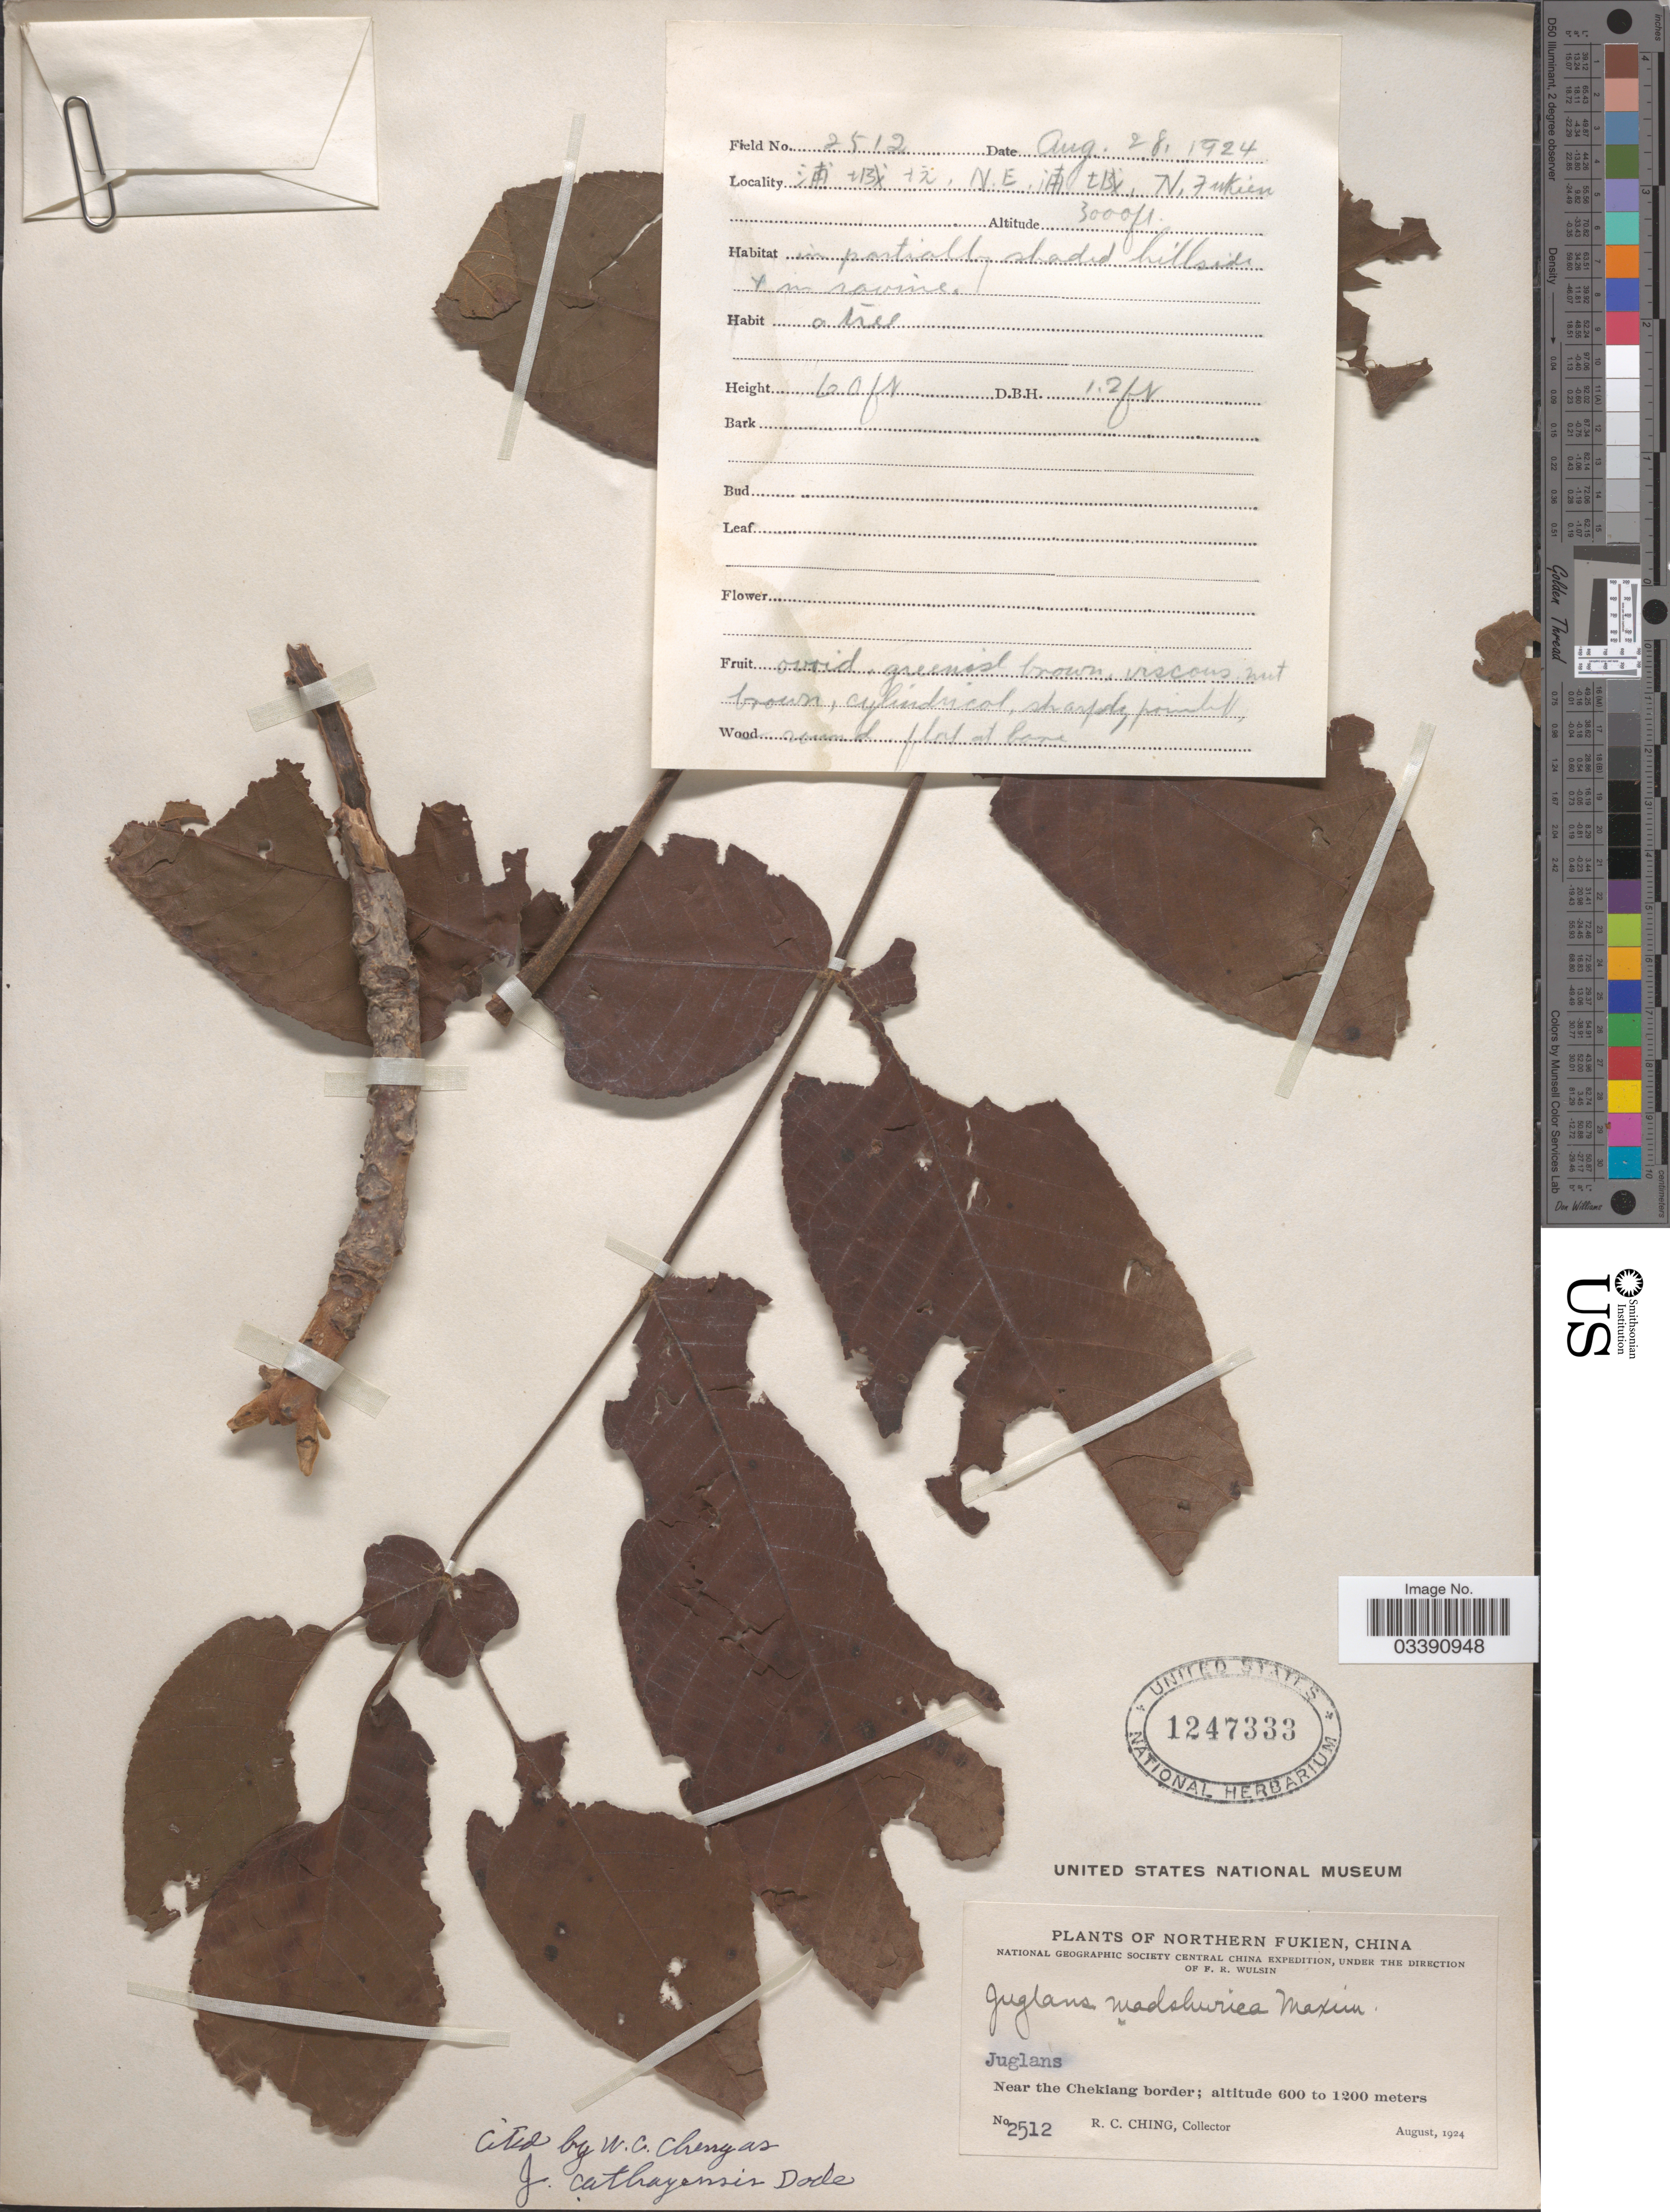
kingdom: Plantae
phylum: Tracheophyta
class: Magnoliopsida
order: Fagales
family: Juglandaceae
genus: Juglans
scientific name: Juglans cathayensis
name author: Dode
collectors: R. C. Ching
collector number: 2512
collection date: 1924-08-28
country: China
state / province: Fujian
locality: Northern Fukien. Near the Chekiang border. X, N.E. X, N. Fukien.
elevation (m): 914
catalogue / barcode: US 1247333